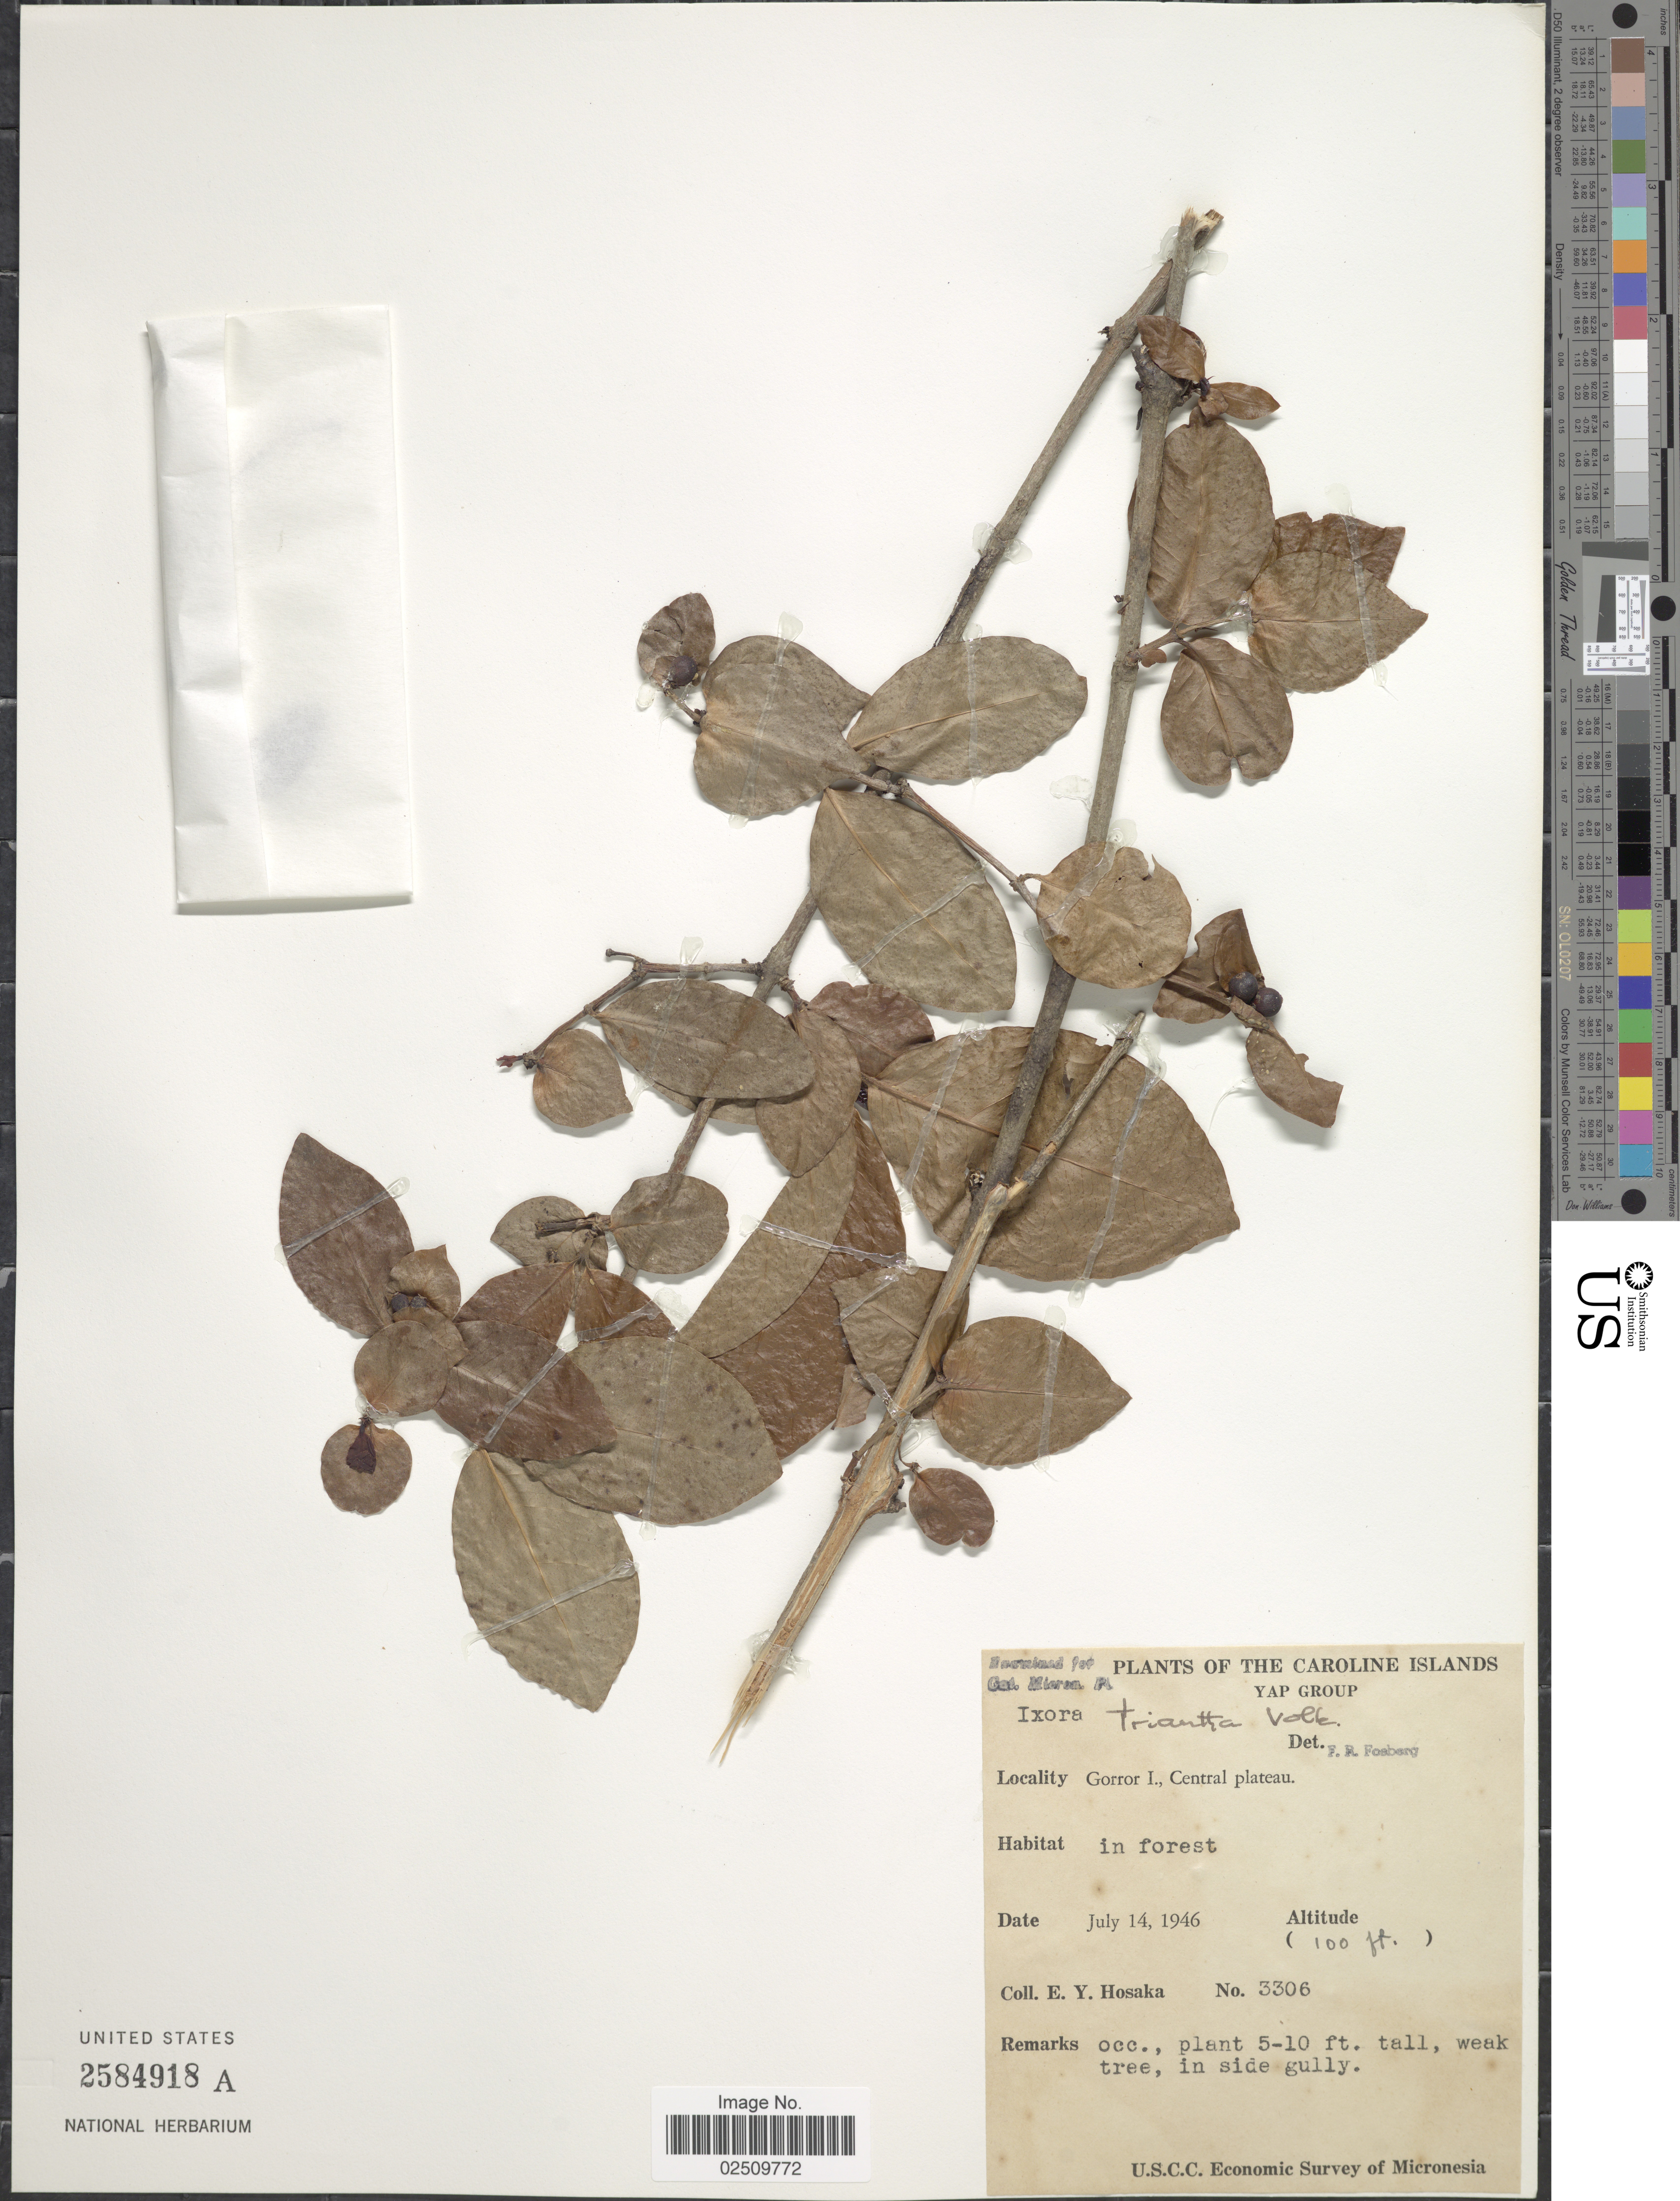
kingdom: Plantae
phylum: Tracheophyta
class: Magnoliopsida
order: Gentianales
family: Rubiaceae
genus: Ixora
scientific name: Ixora triantha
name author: Volkens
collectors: E. Y. Hosaka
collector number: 3306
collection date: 1946-07-14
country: Micronesia, Federated States of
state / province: Yap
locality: Caroline Islands. Yap Group. Gorror I., Central plateau.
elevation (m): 30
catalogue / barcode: US 2584918A